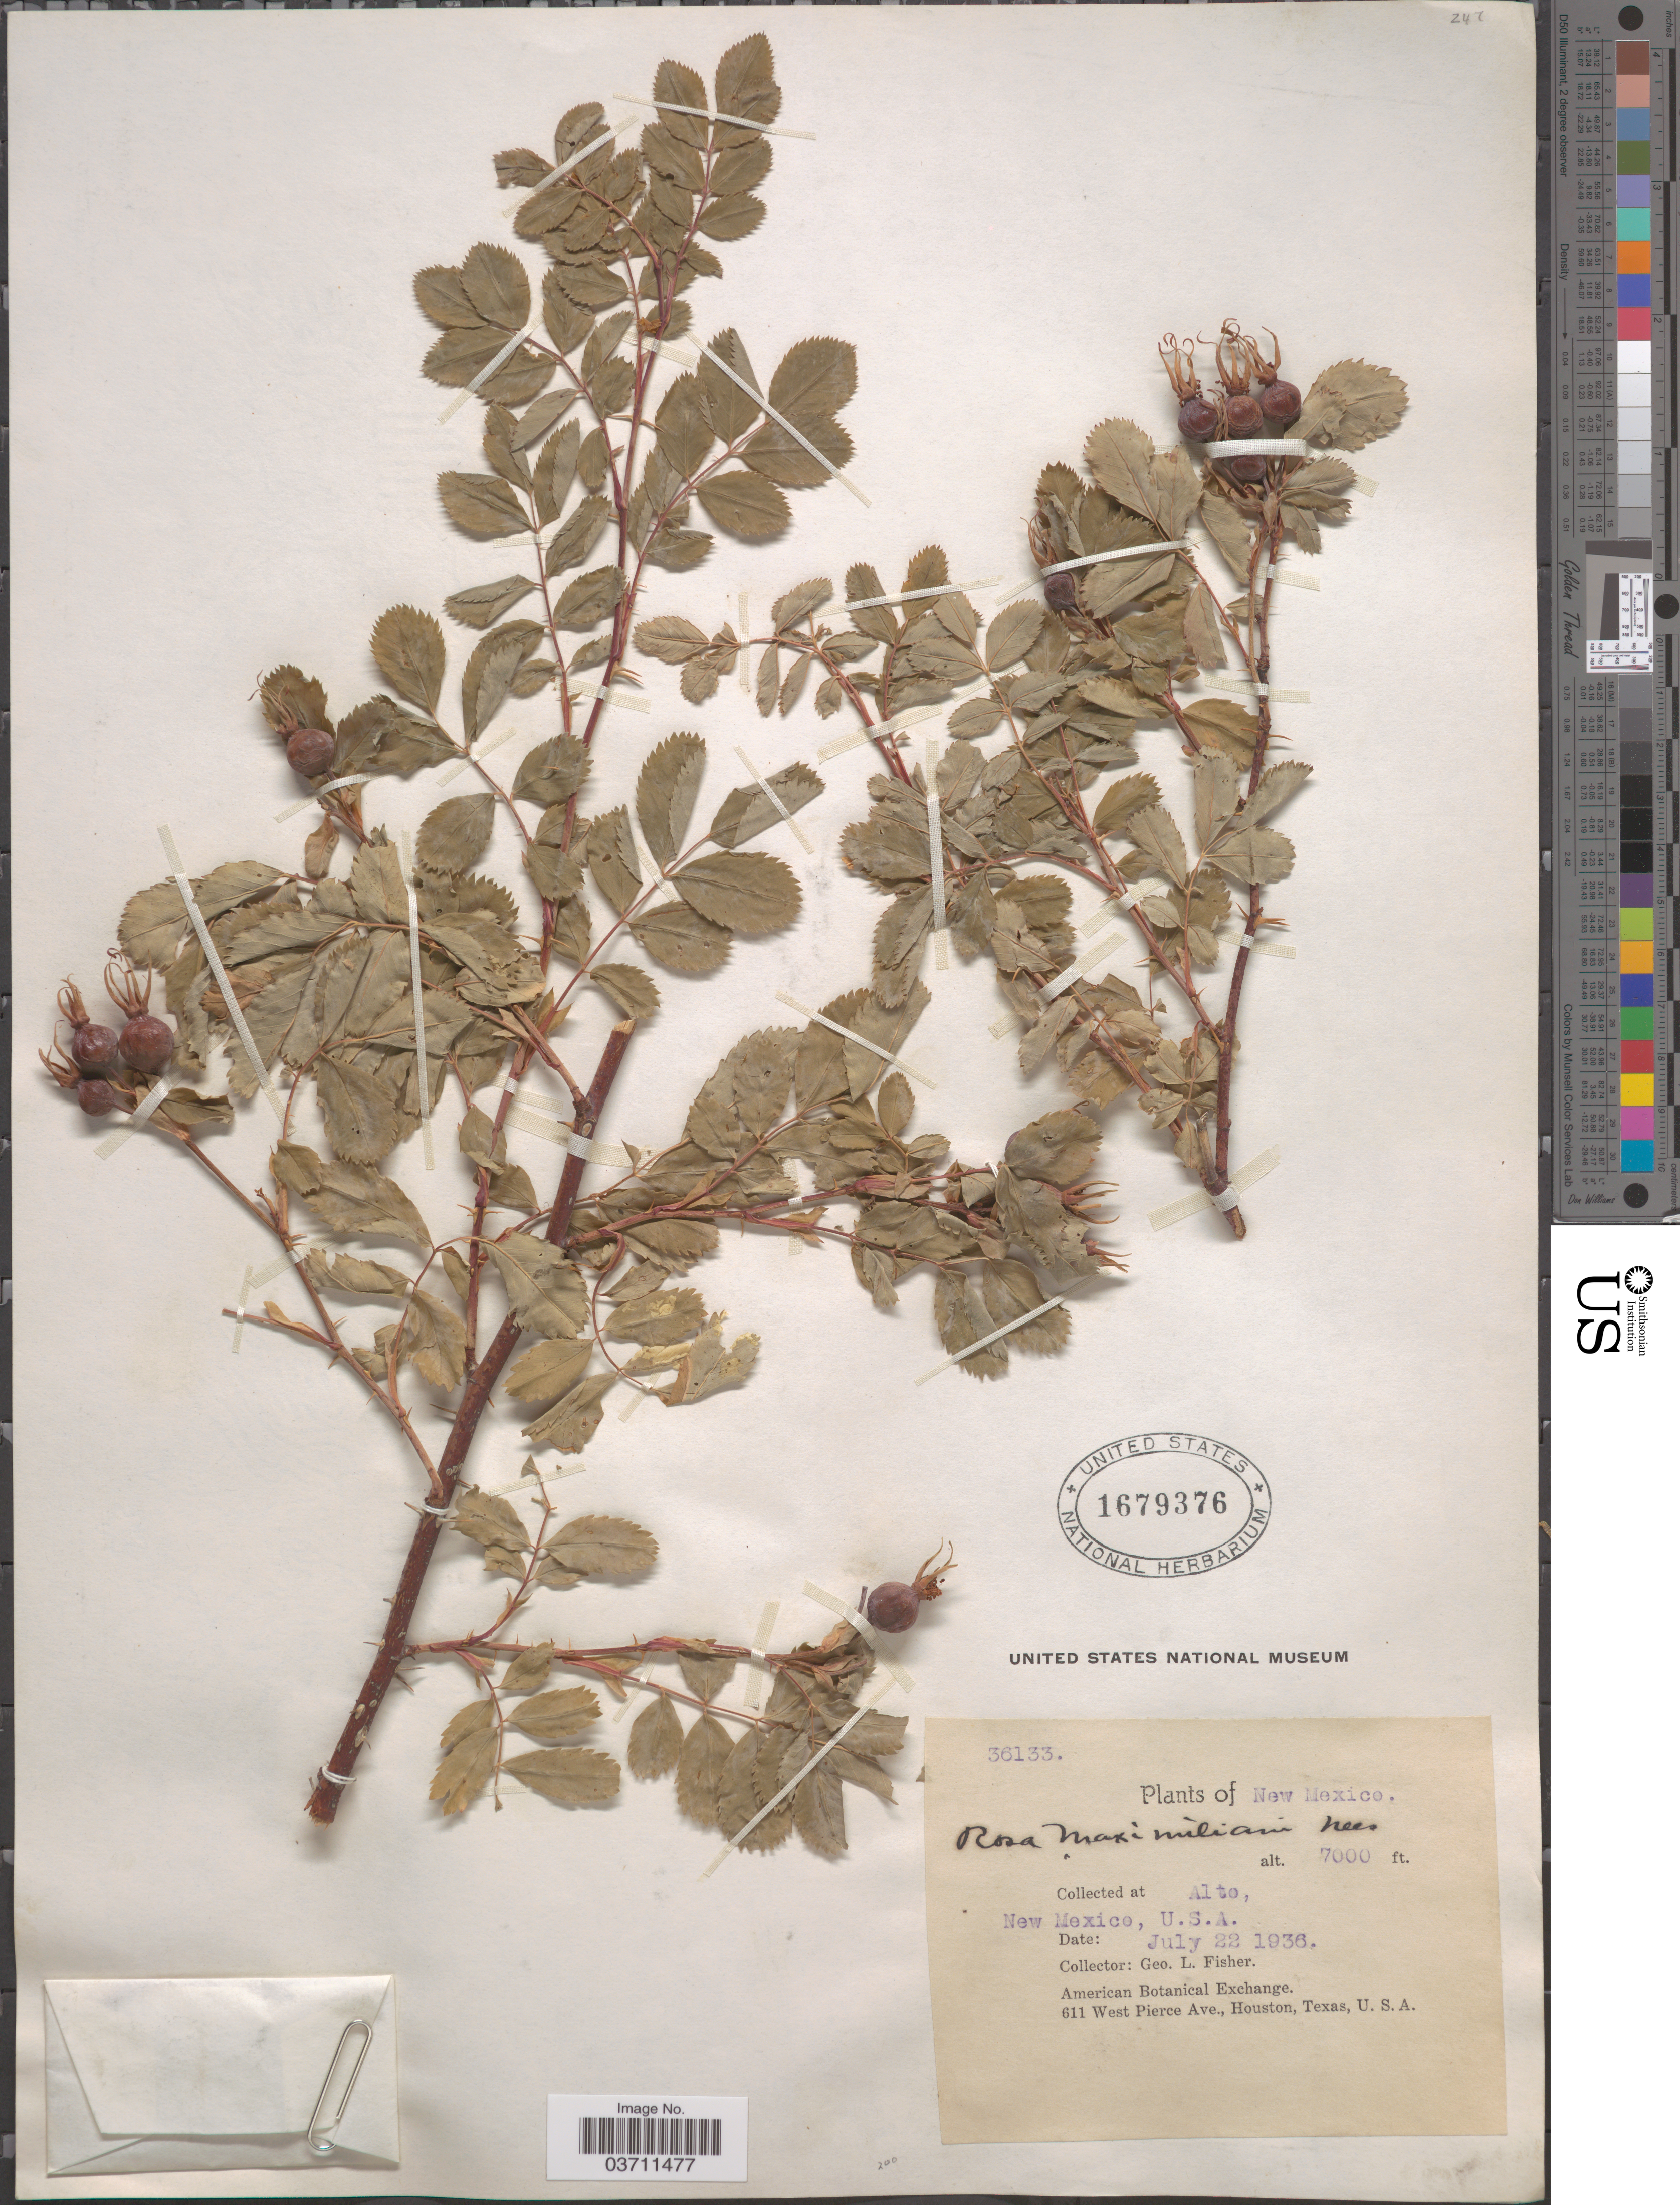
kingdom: Plantae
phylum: Tracheophyta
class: Magnoliopsida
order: Rosales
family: Rosaceae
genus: Rosa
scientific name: Rosa maximiliani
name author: Nees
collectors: G. L. Fisher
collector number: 36133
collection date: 1936-07-22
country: United States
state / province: New Mexico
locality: Alto.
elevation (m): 2134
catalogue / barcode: US 1679376